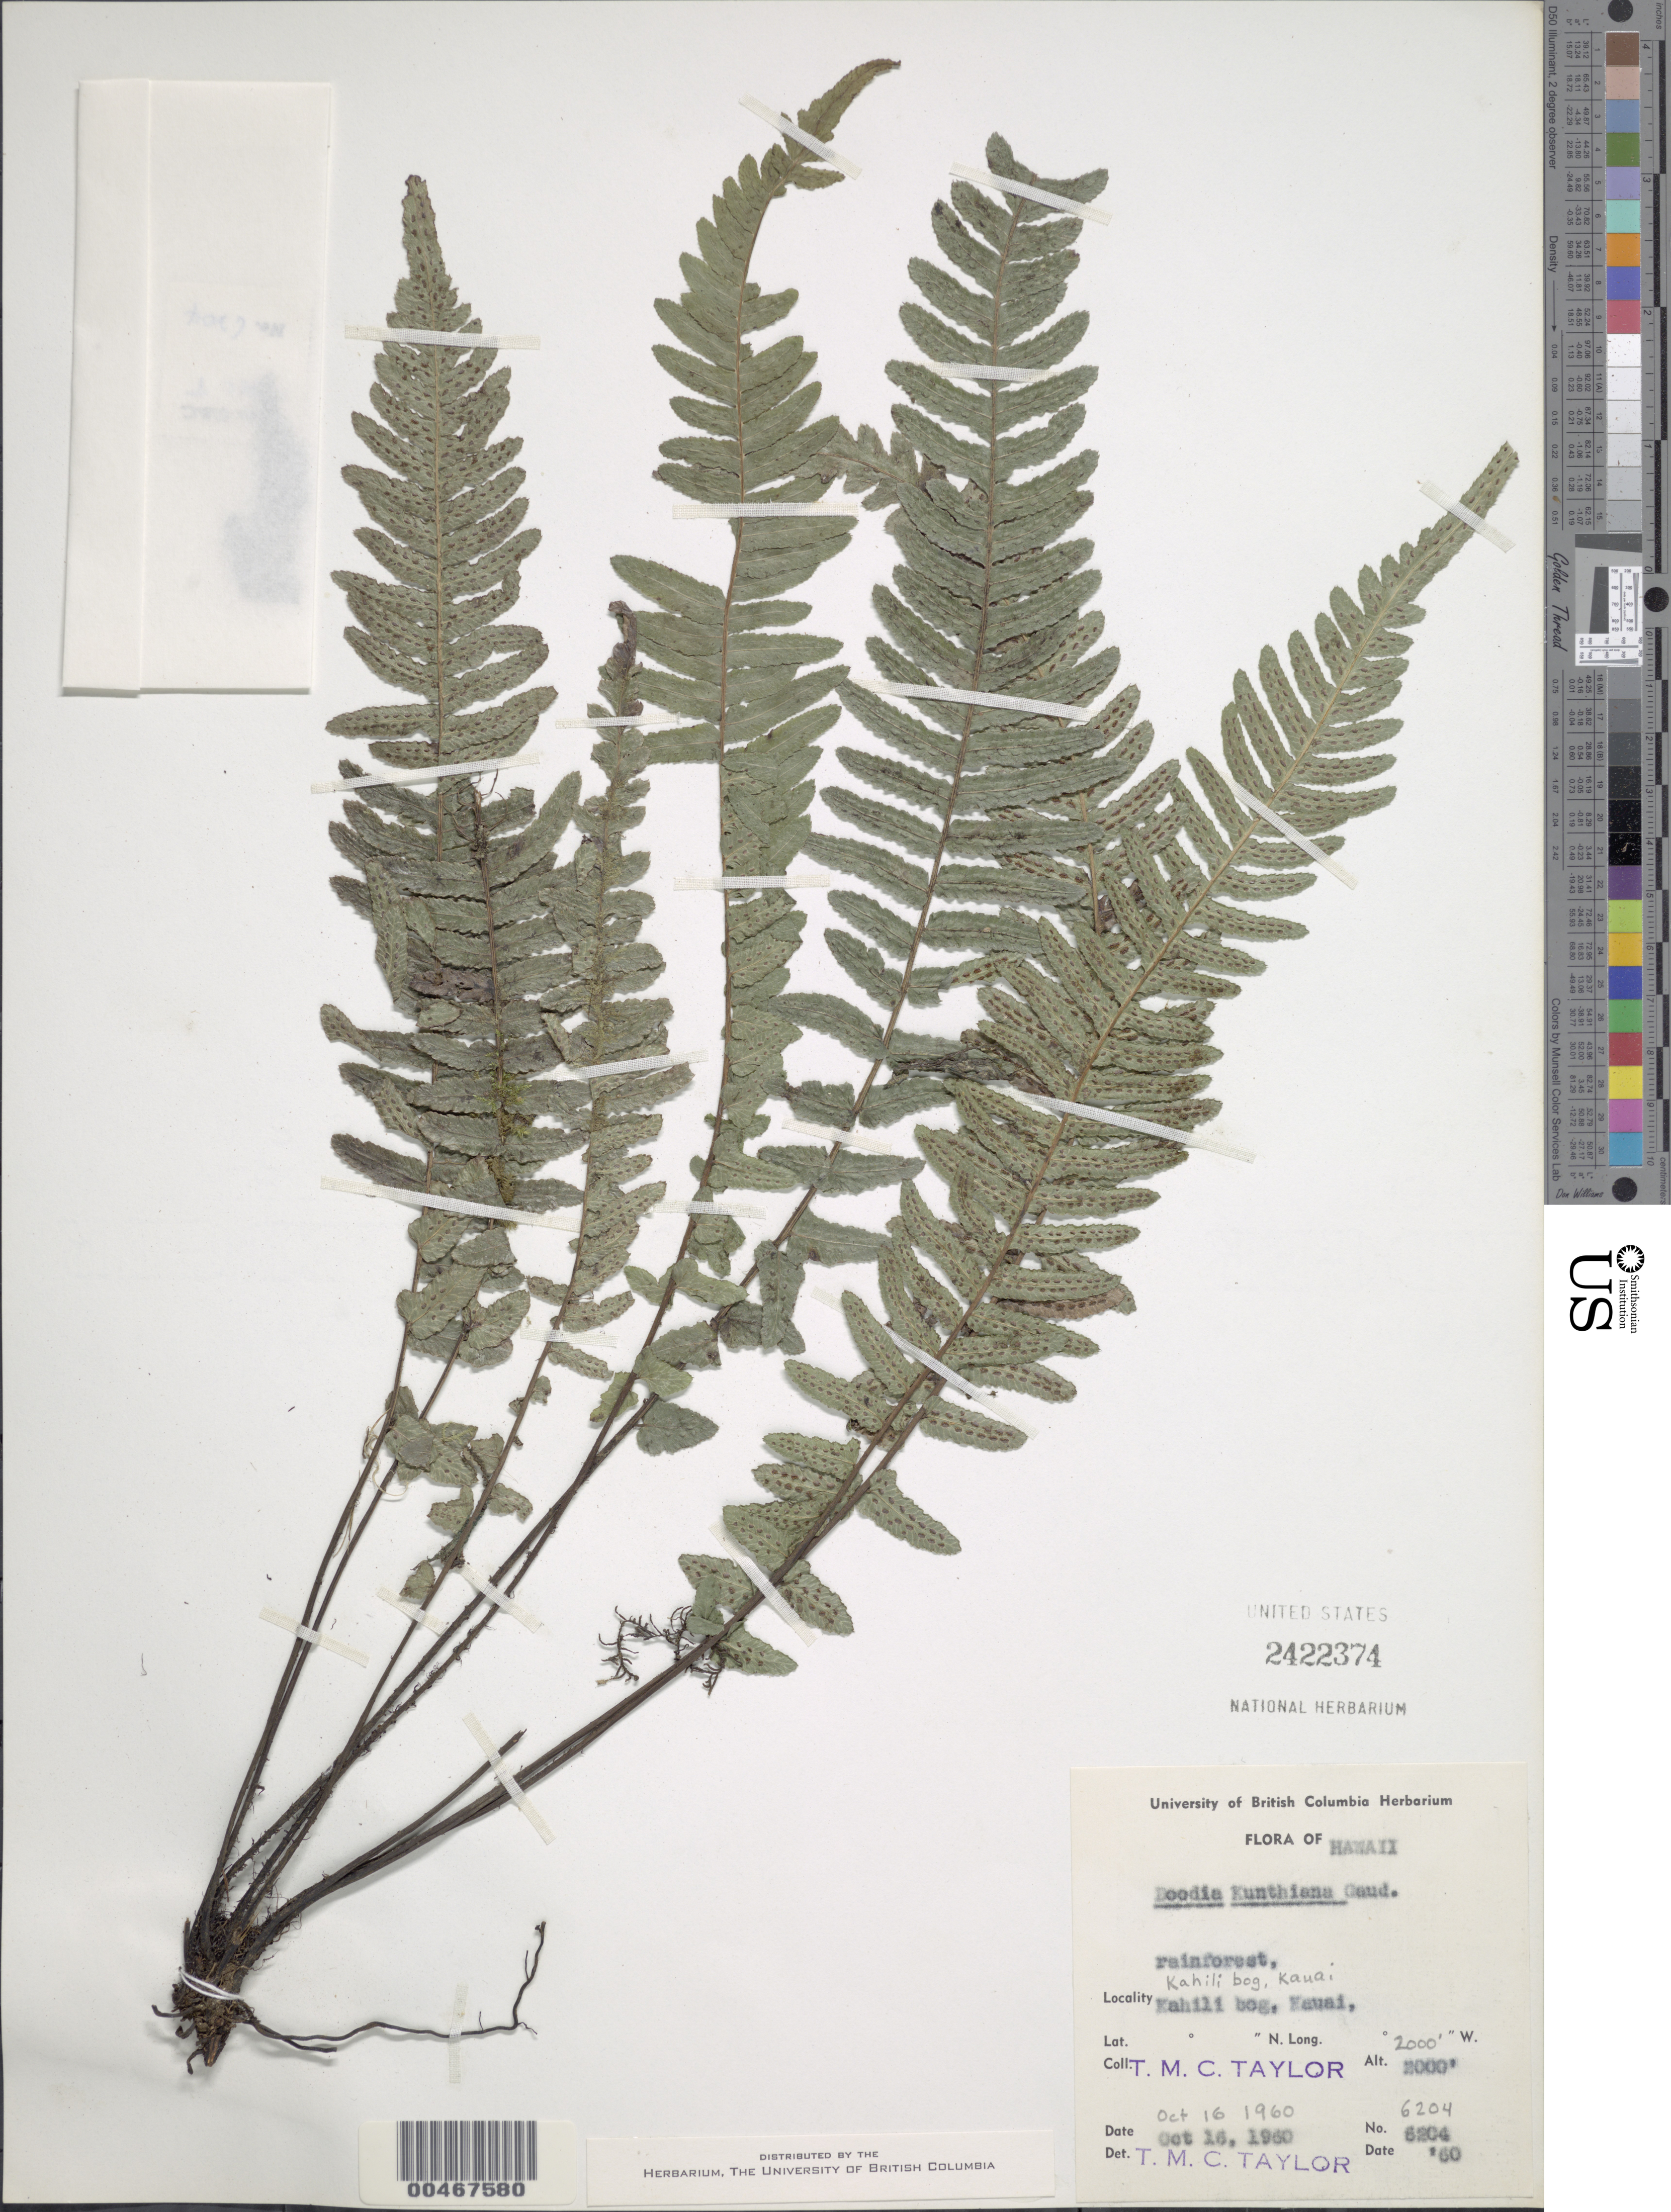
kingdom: Plantae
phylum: Tracheophyta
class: Polypodiopsida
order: Polypodiales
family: Blechnaceae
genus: Doodia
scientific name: Doodia kunthiana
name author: Gaudich.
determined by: Taylor, T. M. C.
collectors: T. M. C. Taylor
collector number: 6204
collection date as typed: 16 Oct 1960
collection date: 1960-10-16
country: United States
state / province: Hawaii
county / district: Maui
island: Kaua'i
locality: Kahili bog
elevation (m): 610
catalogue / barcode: US 2422374